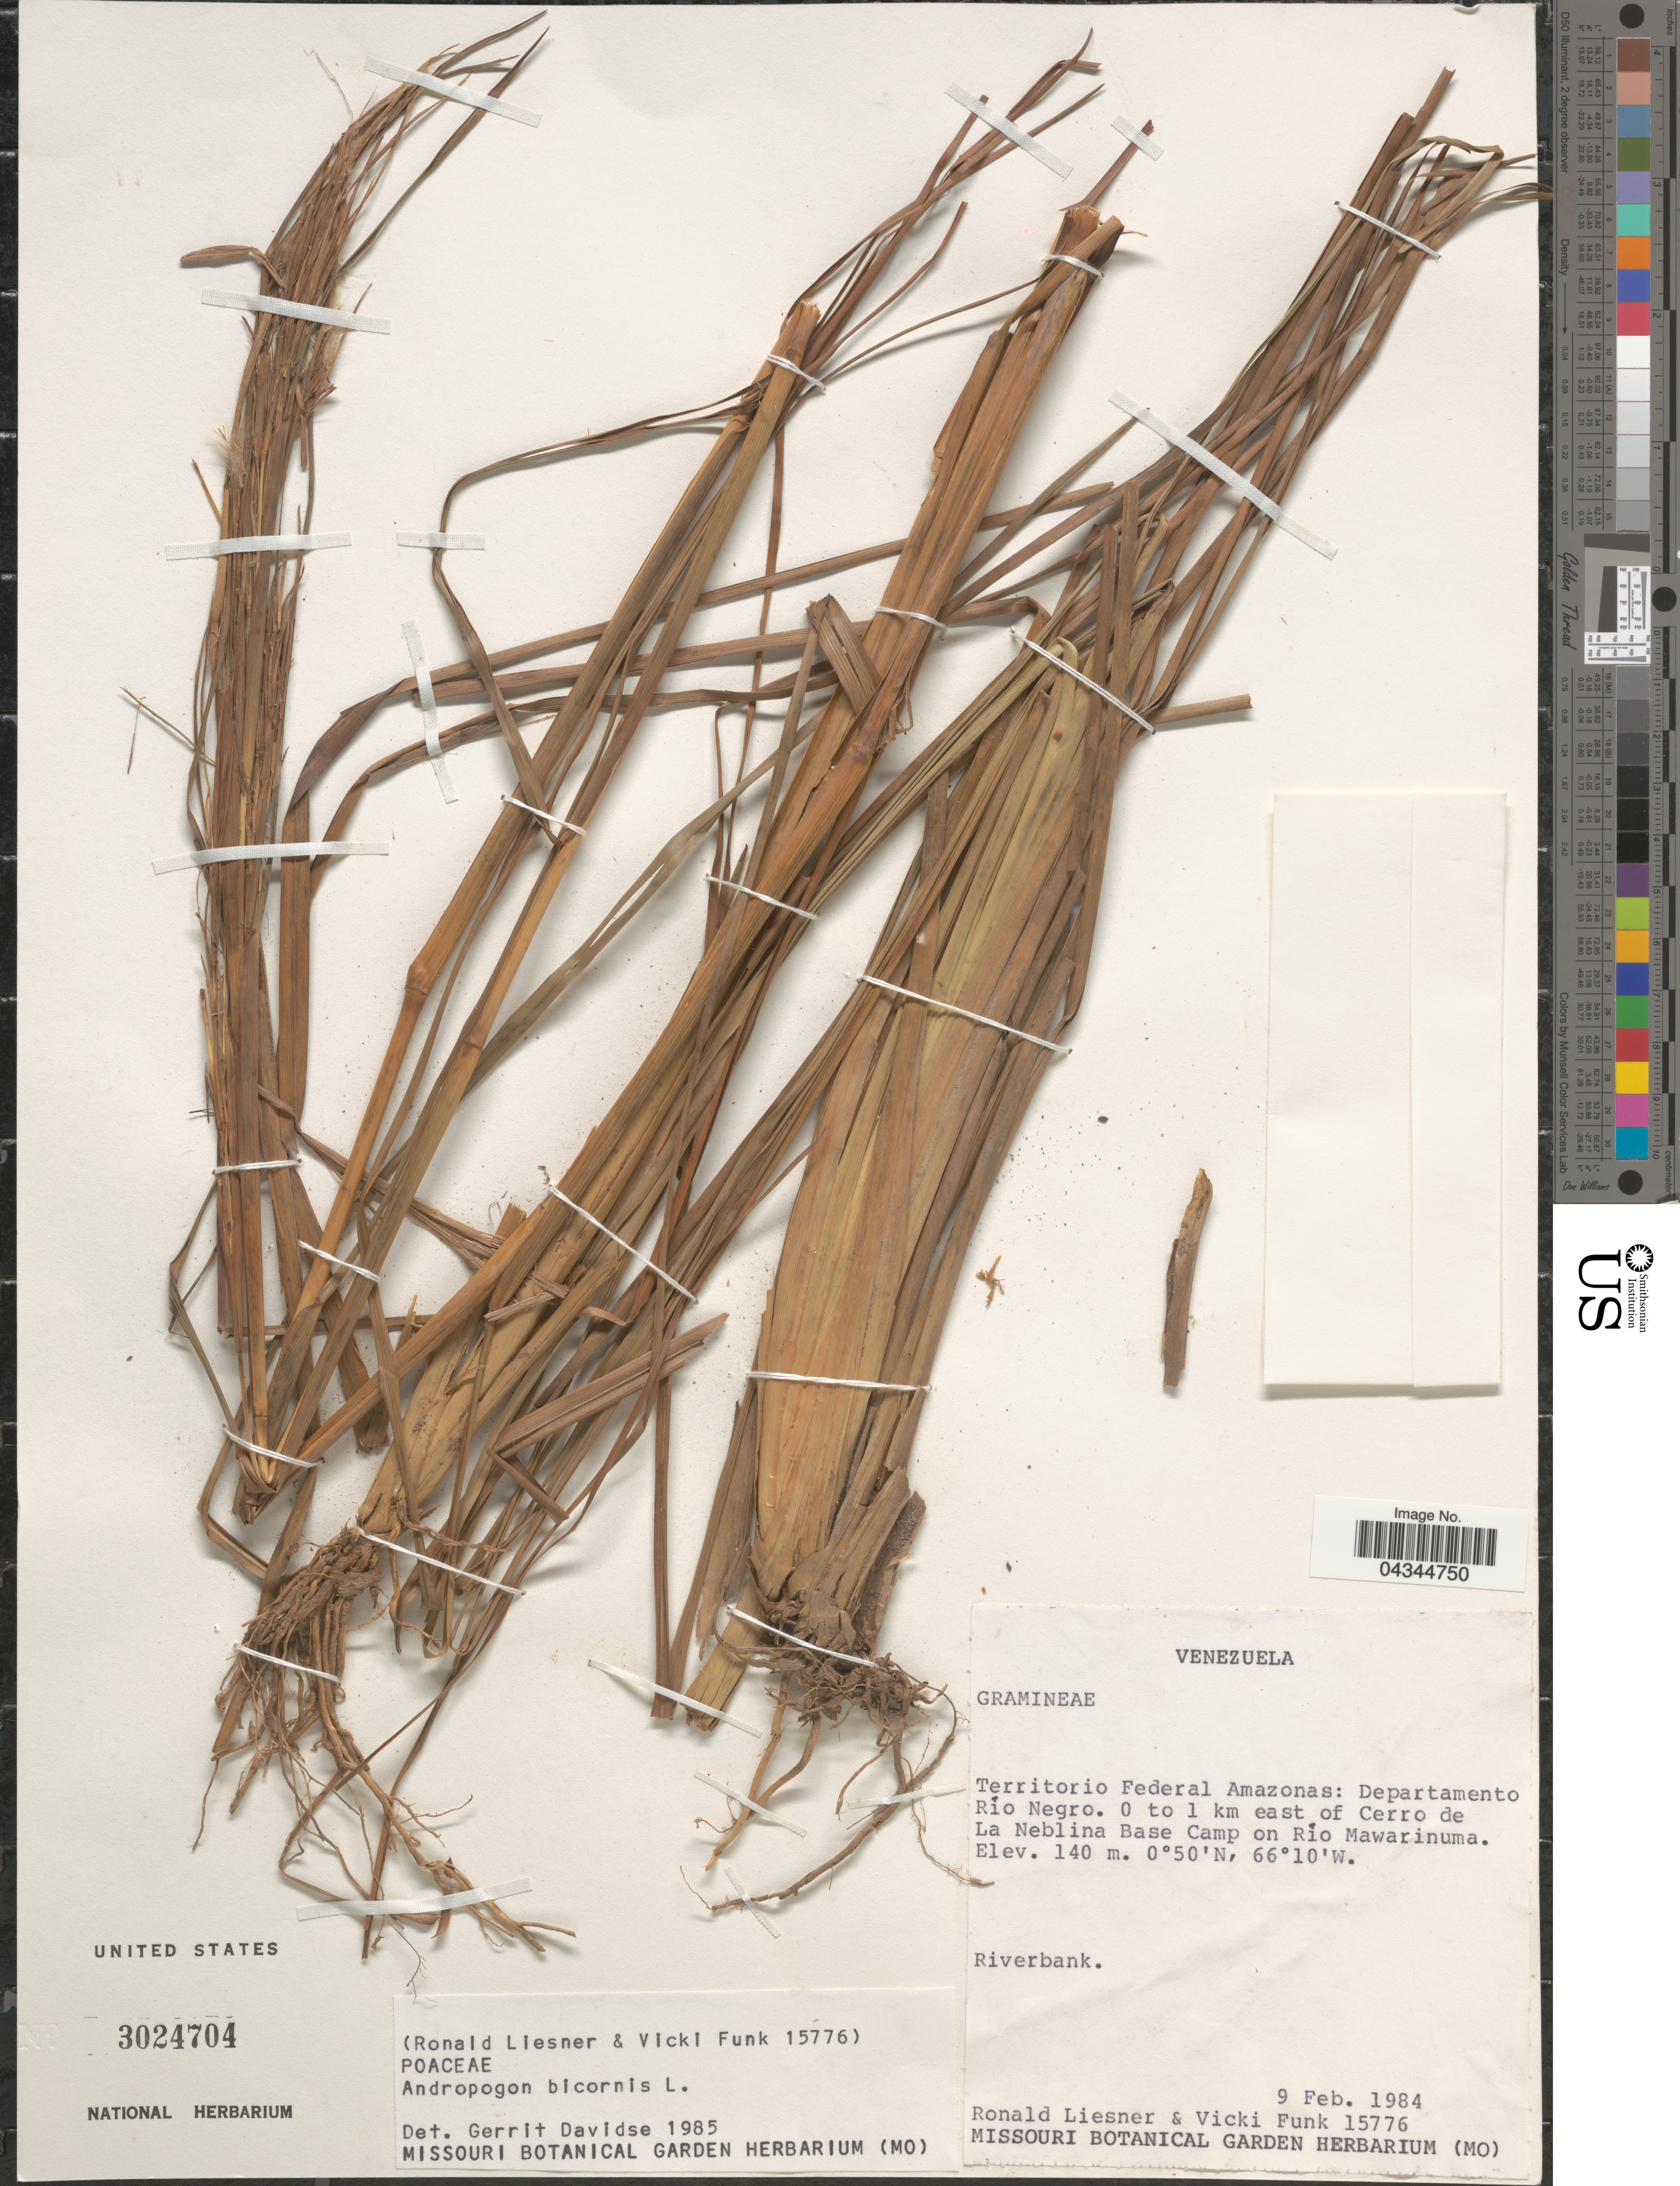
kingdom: Plantae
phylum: Tracheophyta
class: Liliopsida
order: Poales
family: Poaceae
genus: Andropogon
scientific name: Andropogon bicornis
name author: L.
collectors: R. L. Liesner & V. Funk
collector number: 15776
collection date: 1984-02-09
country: Venezuela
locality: Territorio Federal Amazonas: Departamento Río Negro, 0 to 1 km east of Cerro de La Neblina Base Camp on Río Mawarinuma.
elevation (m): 140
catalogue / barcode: US 3024704